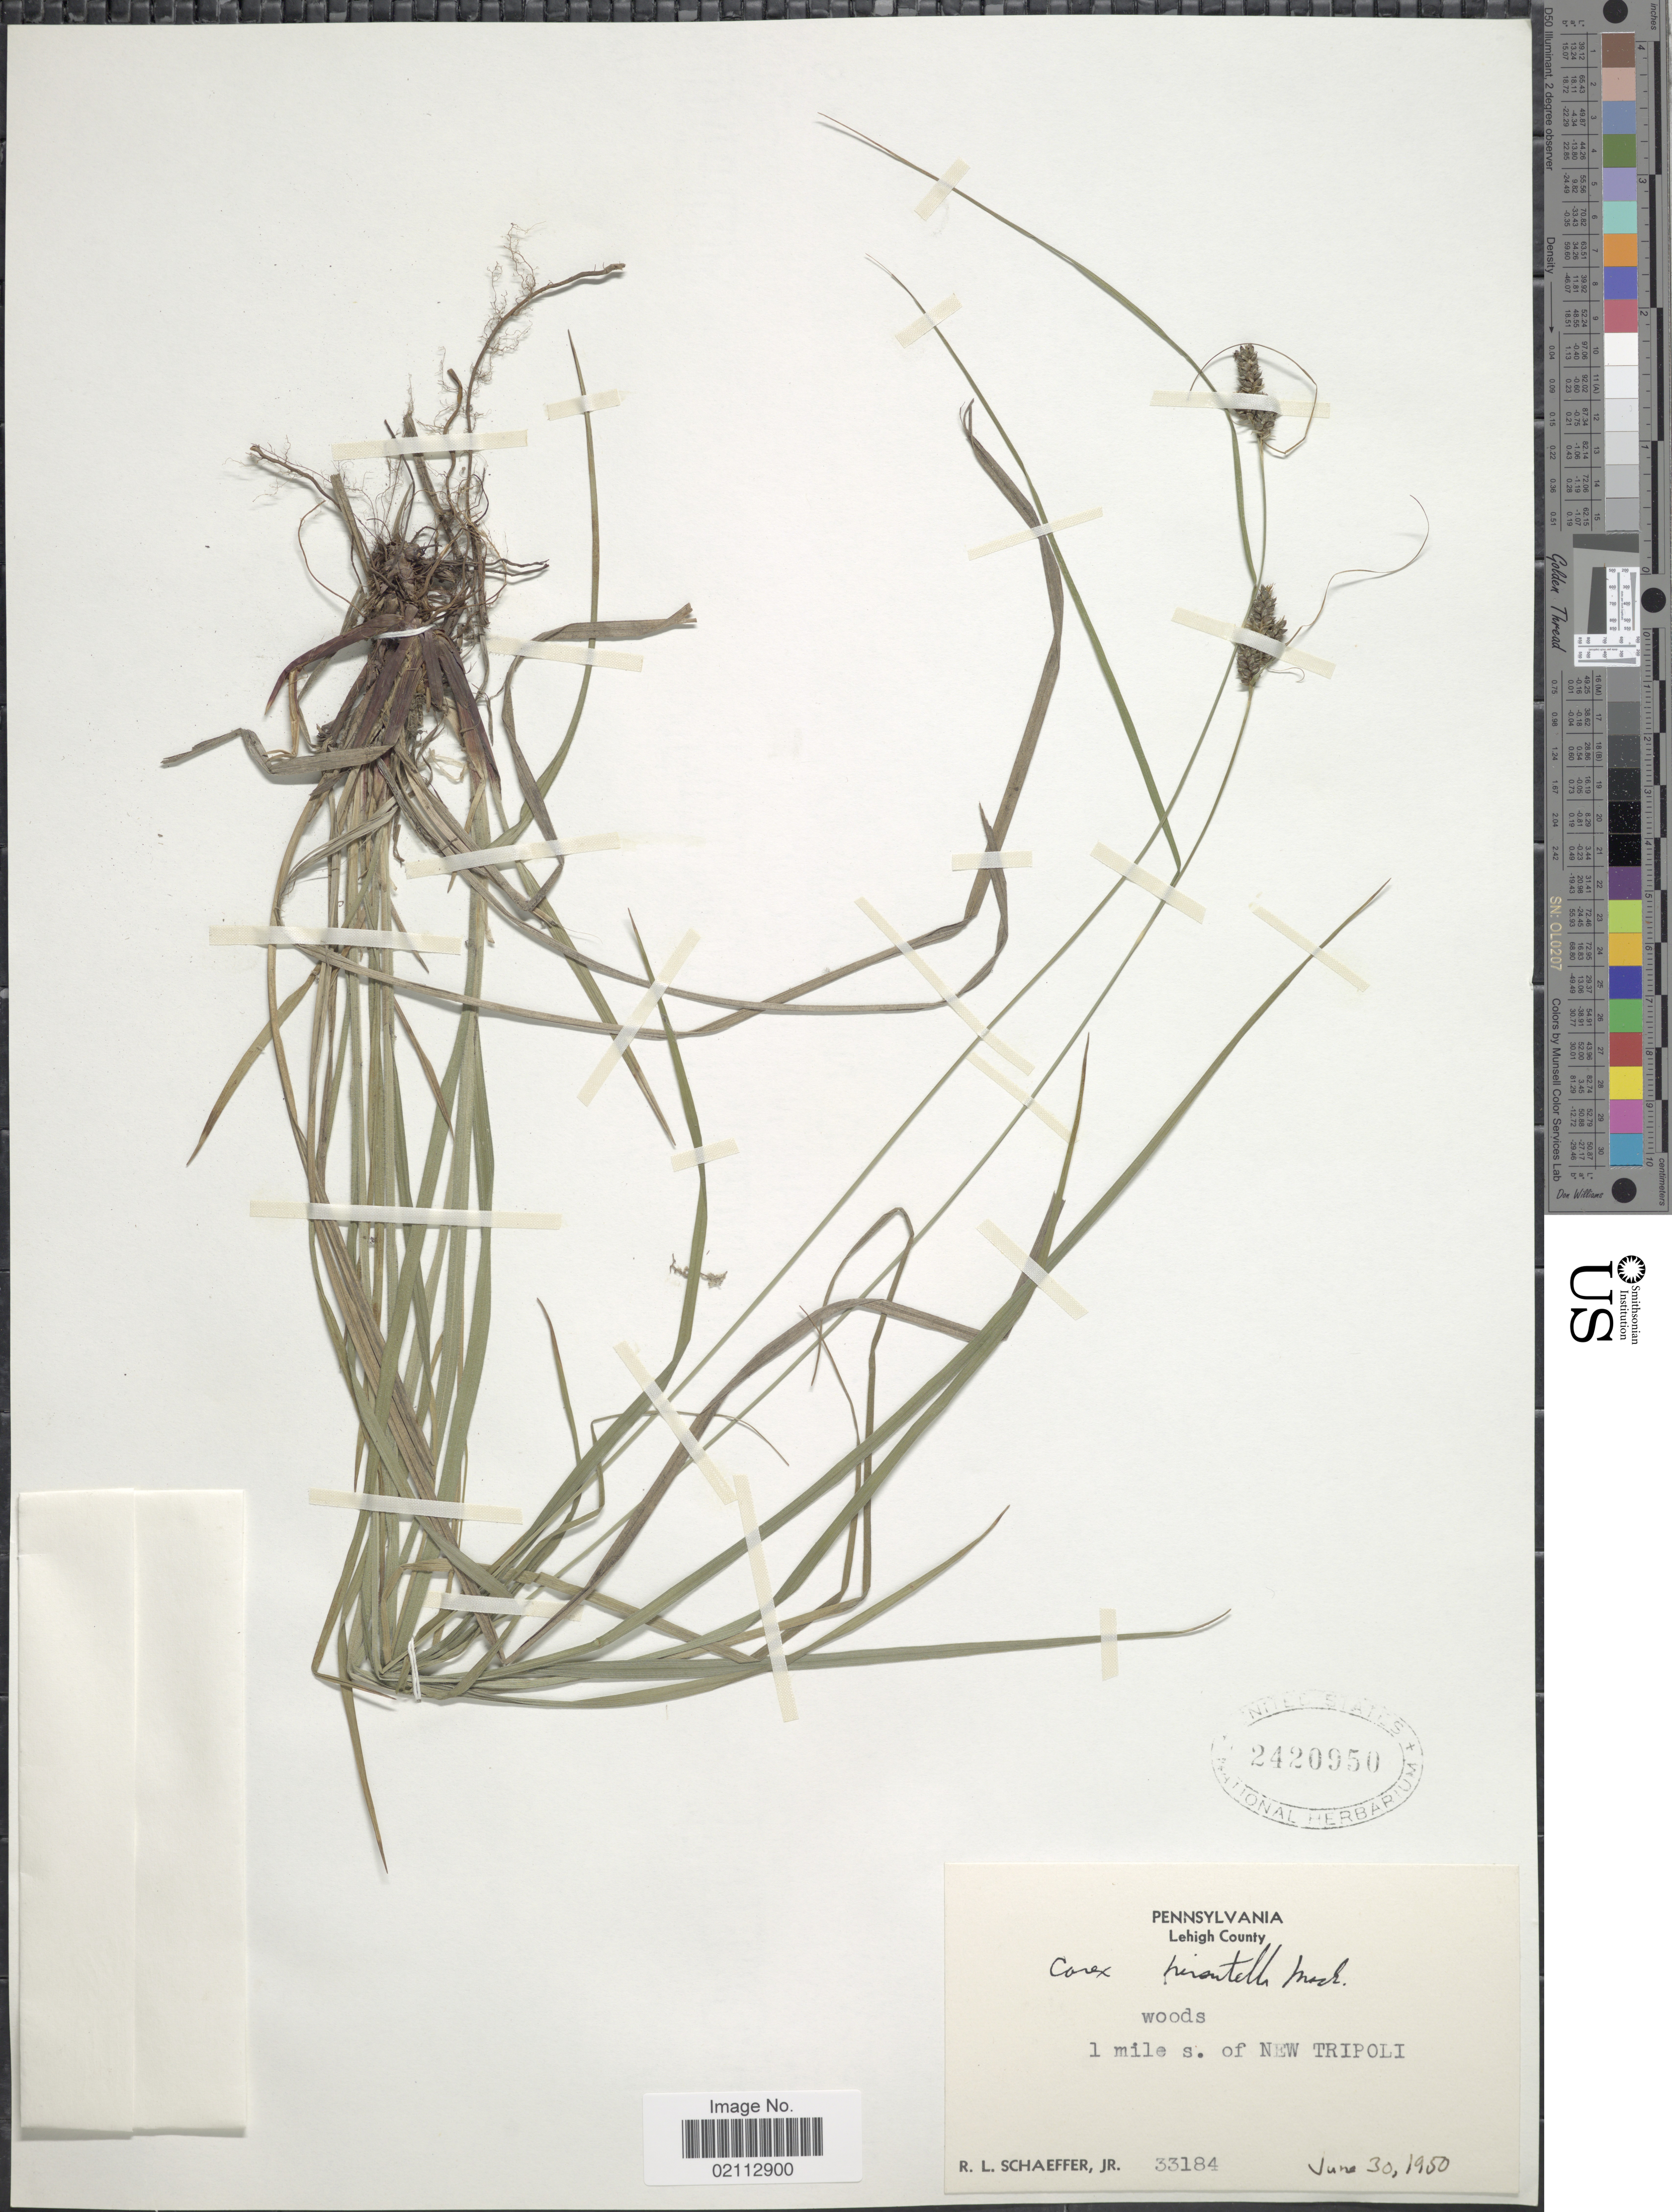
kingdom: Plantae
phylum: Tracheophyta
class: Liliopsida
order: Poales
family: Cyperaceae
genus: Carex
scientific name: Carex hirsutella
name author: Mack.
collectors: R. L. Schaeffer Jr.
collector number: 33184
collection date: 1950-06-30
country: United States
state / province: Pennsylvania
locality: Lehigh County. Woods. 1 mile s. of New Tripoli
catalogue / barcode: US 2420950